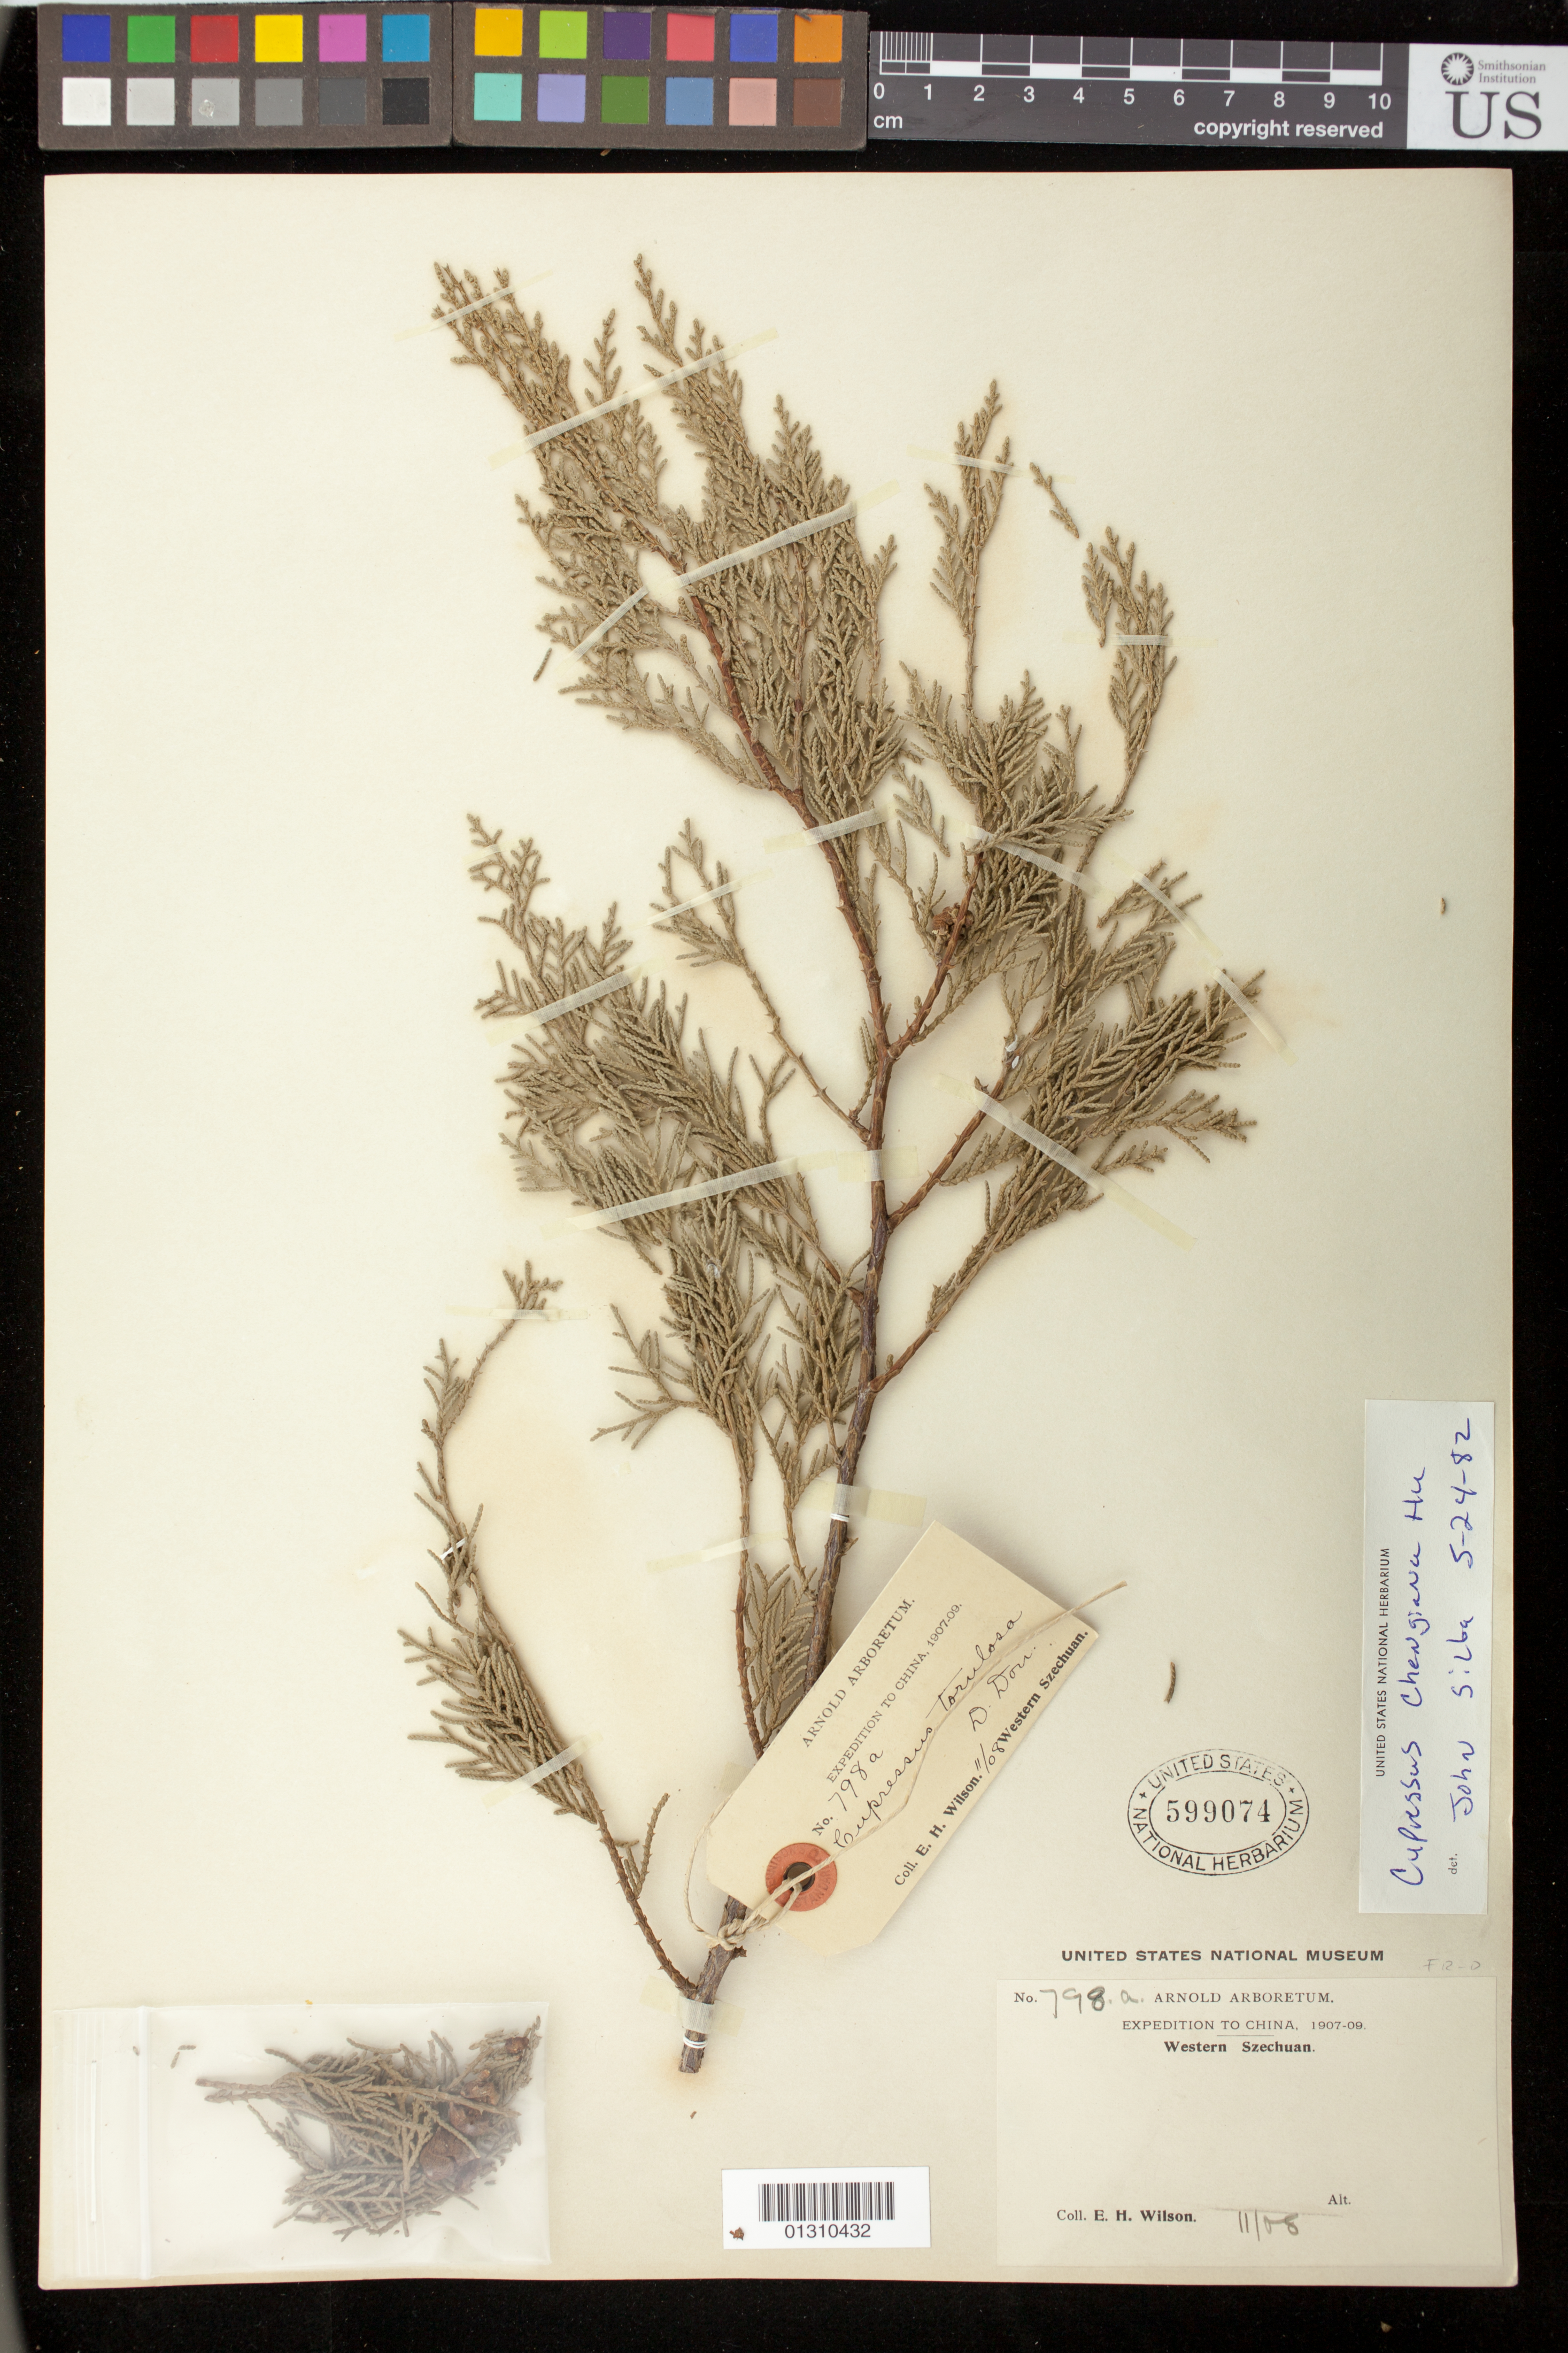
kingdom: Plantae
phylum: Tracheophyta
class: Pinopsida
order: Pinales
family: Cupressaceae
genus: Cupressus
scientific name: Cupressus chengiana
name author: S.Y. Hu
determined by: Silba, J.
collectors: E. H. Wilson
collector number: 798a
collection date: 1908-11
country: China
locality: Western Szechuan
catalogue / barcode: US 599074